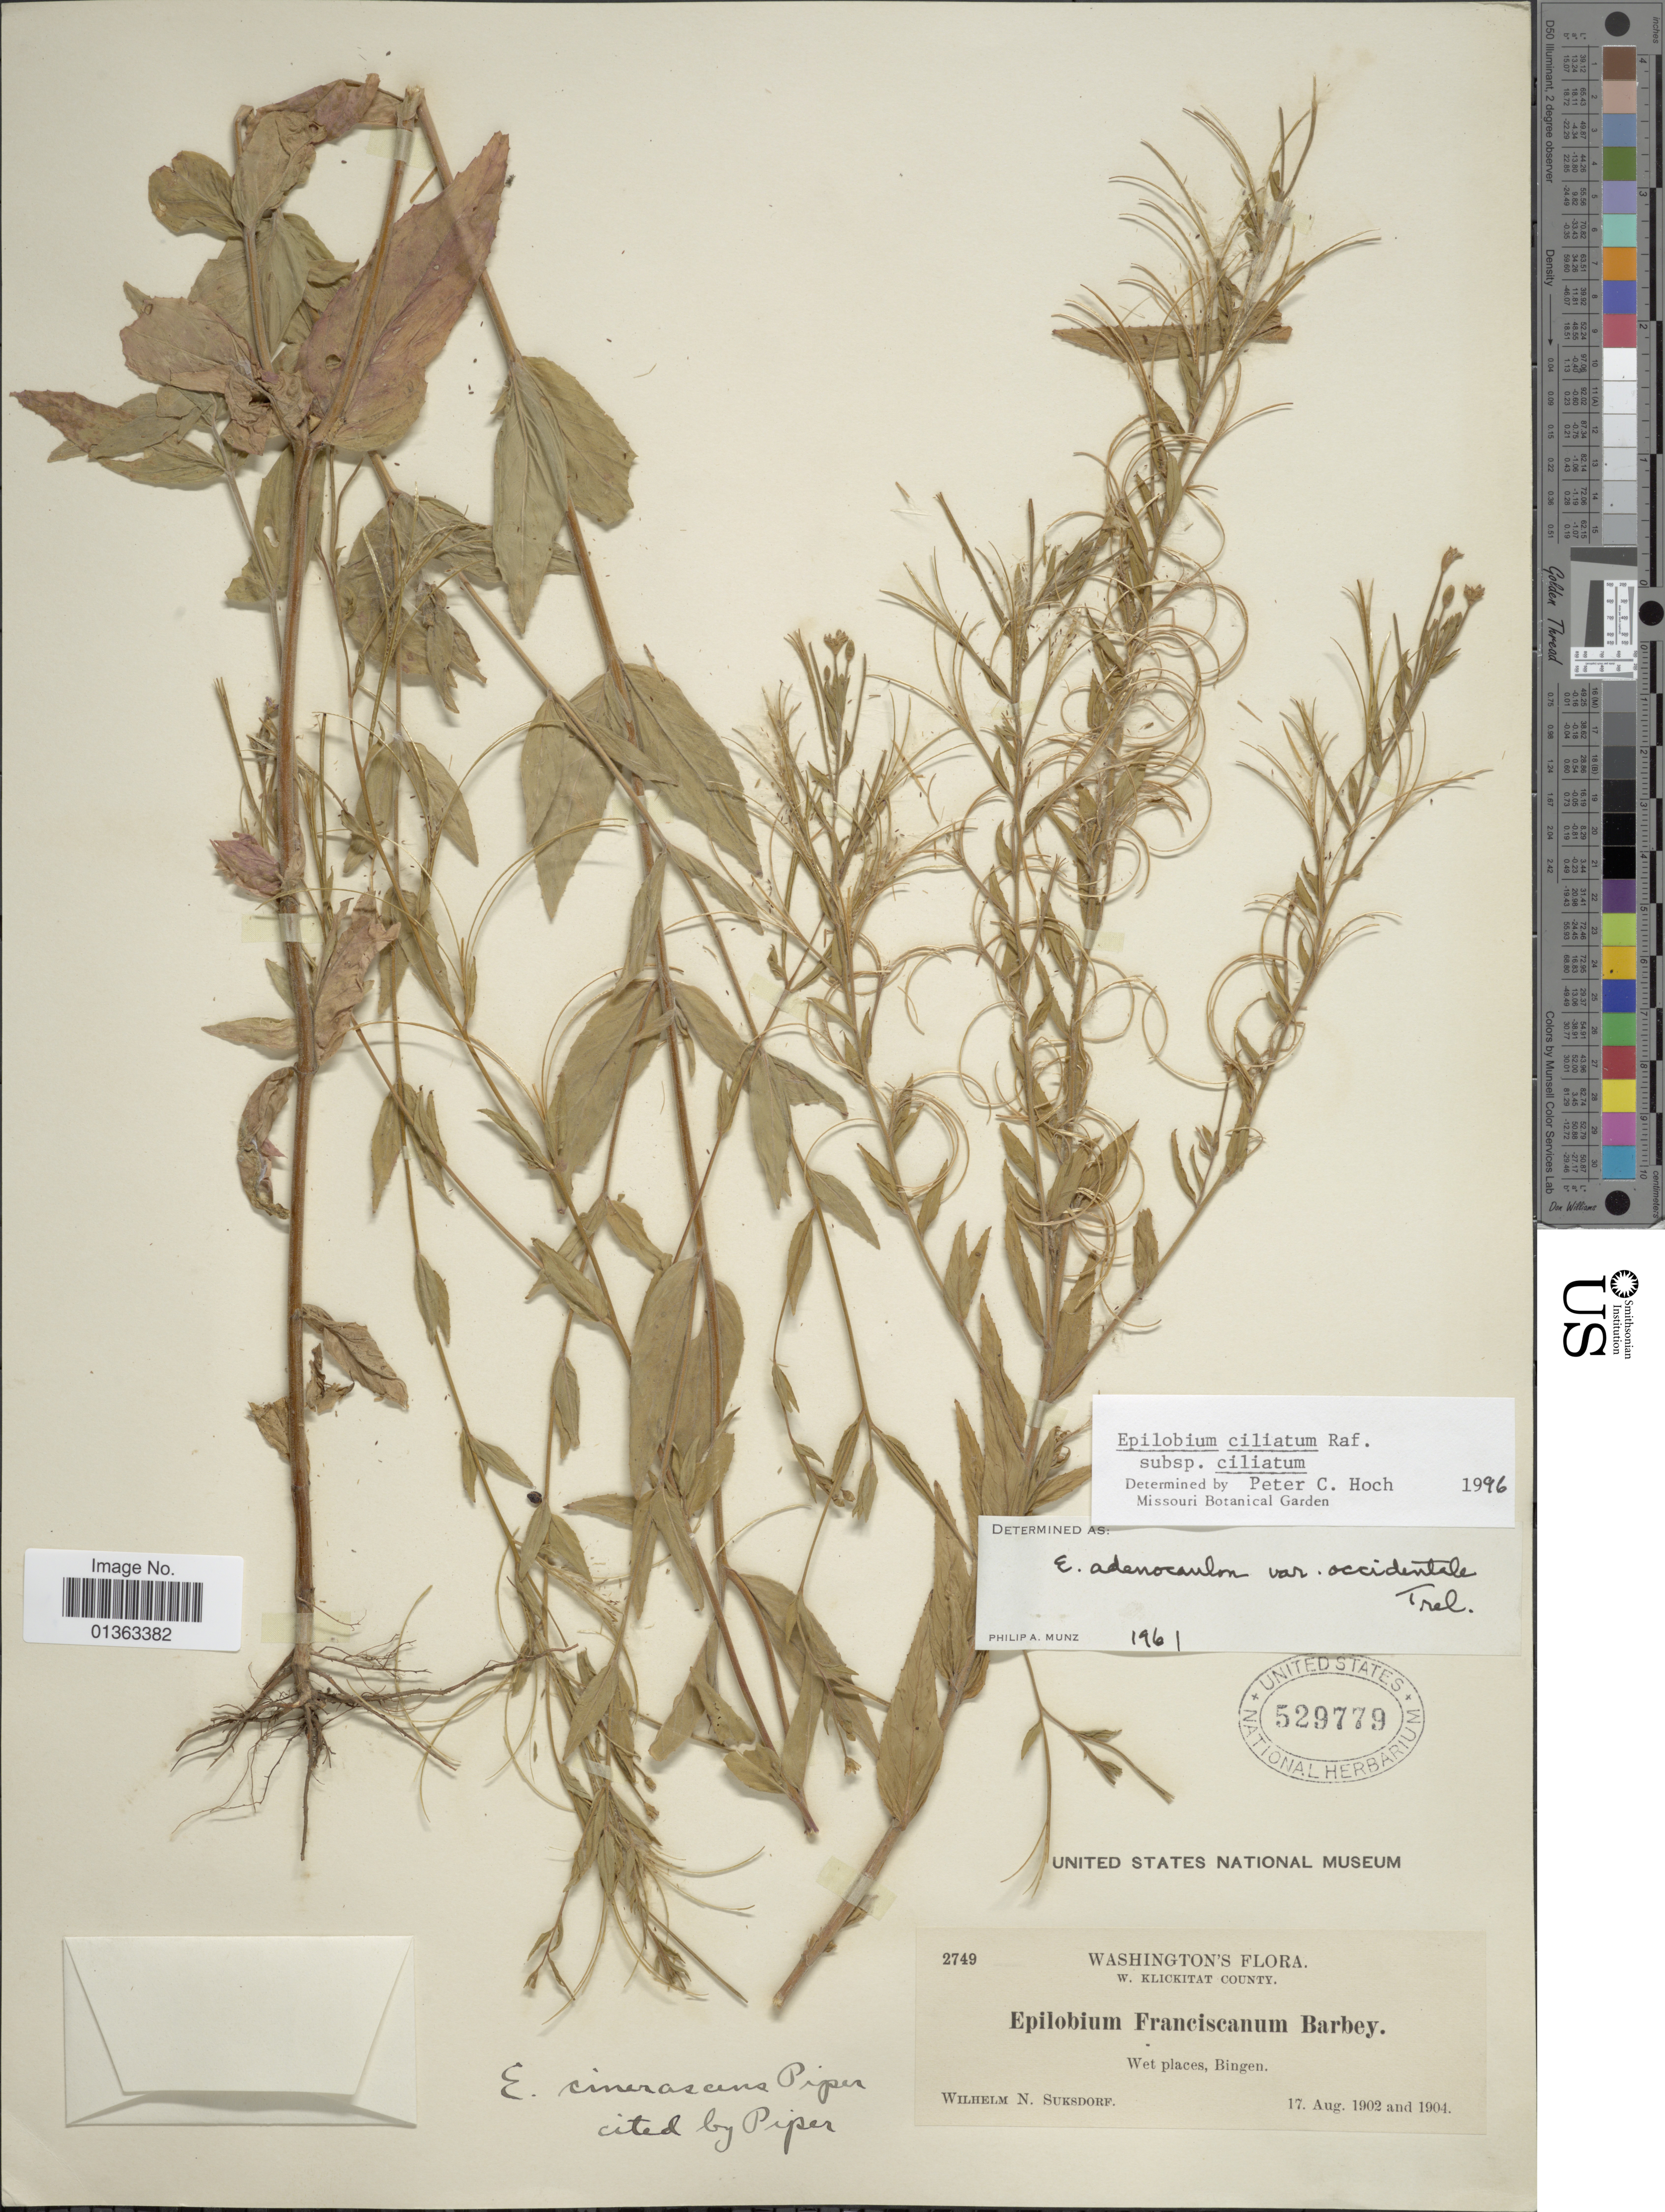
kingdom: Plantae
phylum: Tracheophyta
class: Magnoliopsida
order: Myrtales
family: Onagraceae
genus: Epilobium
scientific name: Epilobium ciliatum subsp. ciliatum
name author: Raf.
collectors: W. N. Suksdorf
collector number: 2749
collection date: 1902-08-17/1904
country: United States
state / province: Washington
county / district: Klickitat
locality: W. Klickitat County. Wet places, Bingen.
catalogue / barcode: US 529779